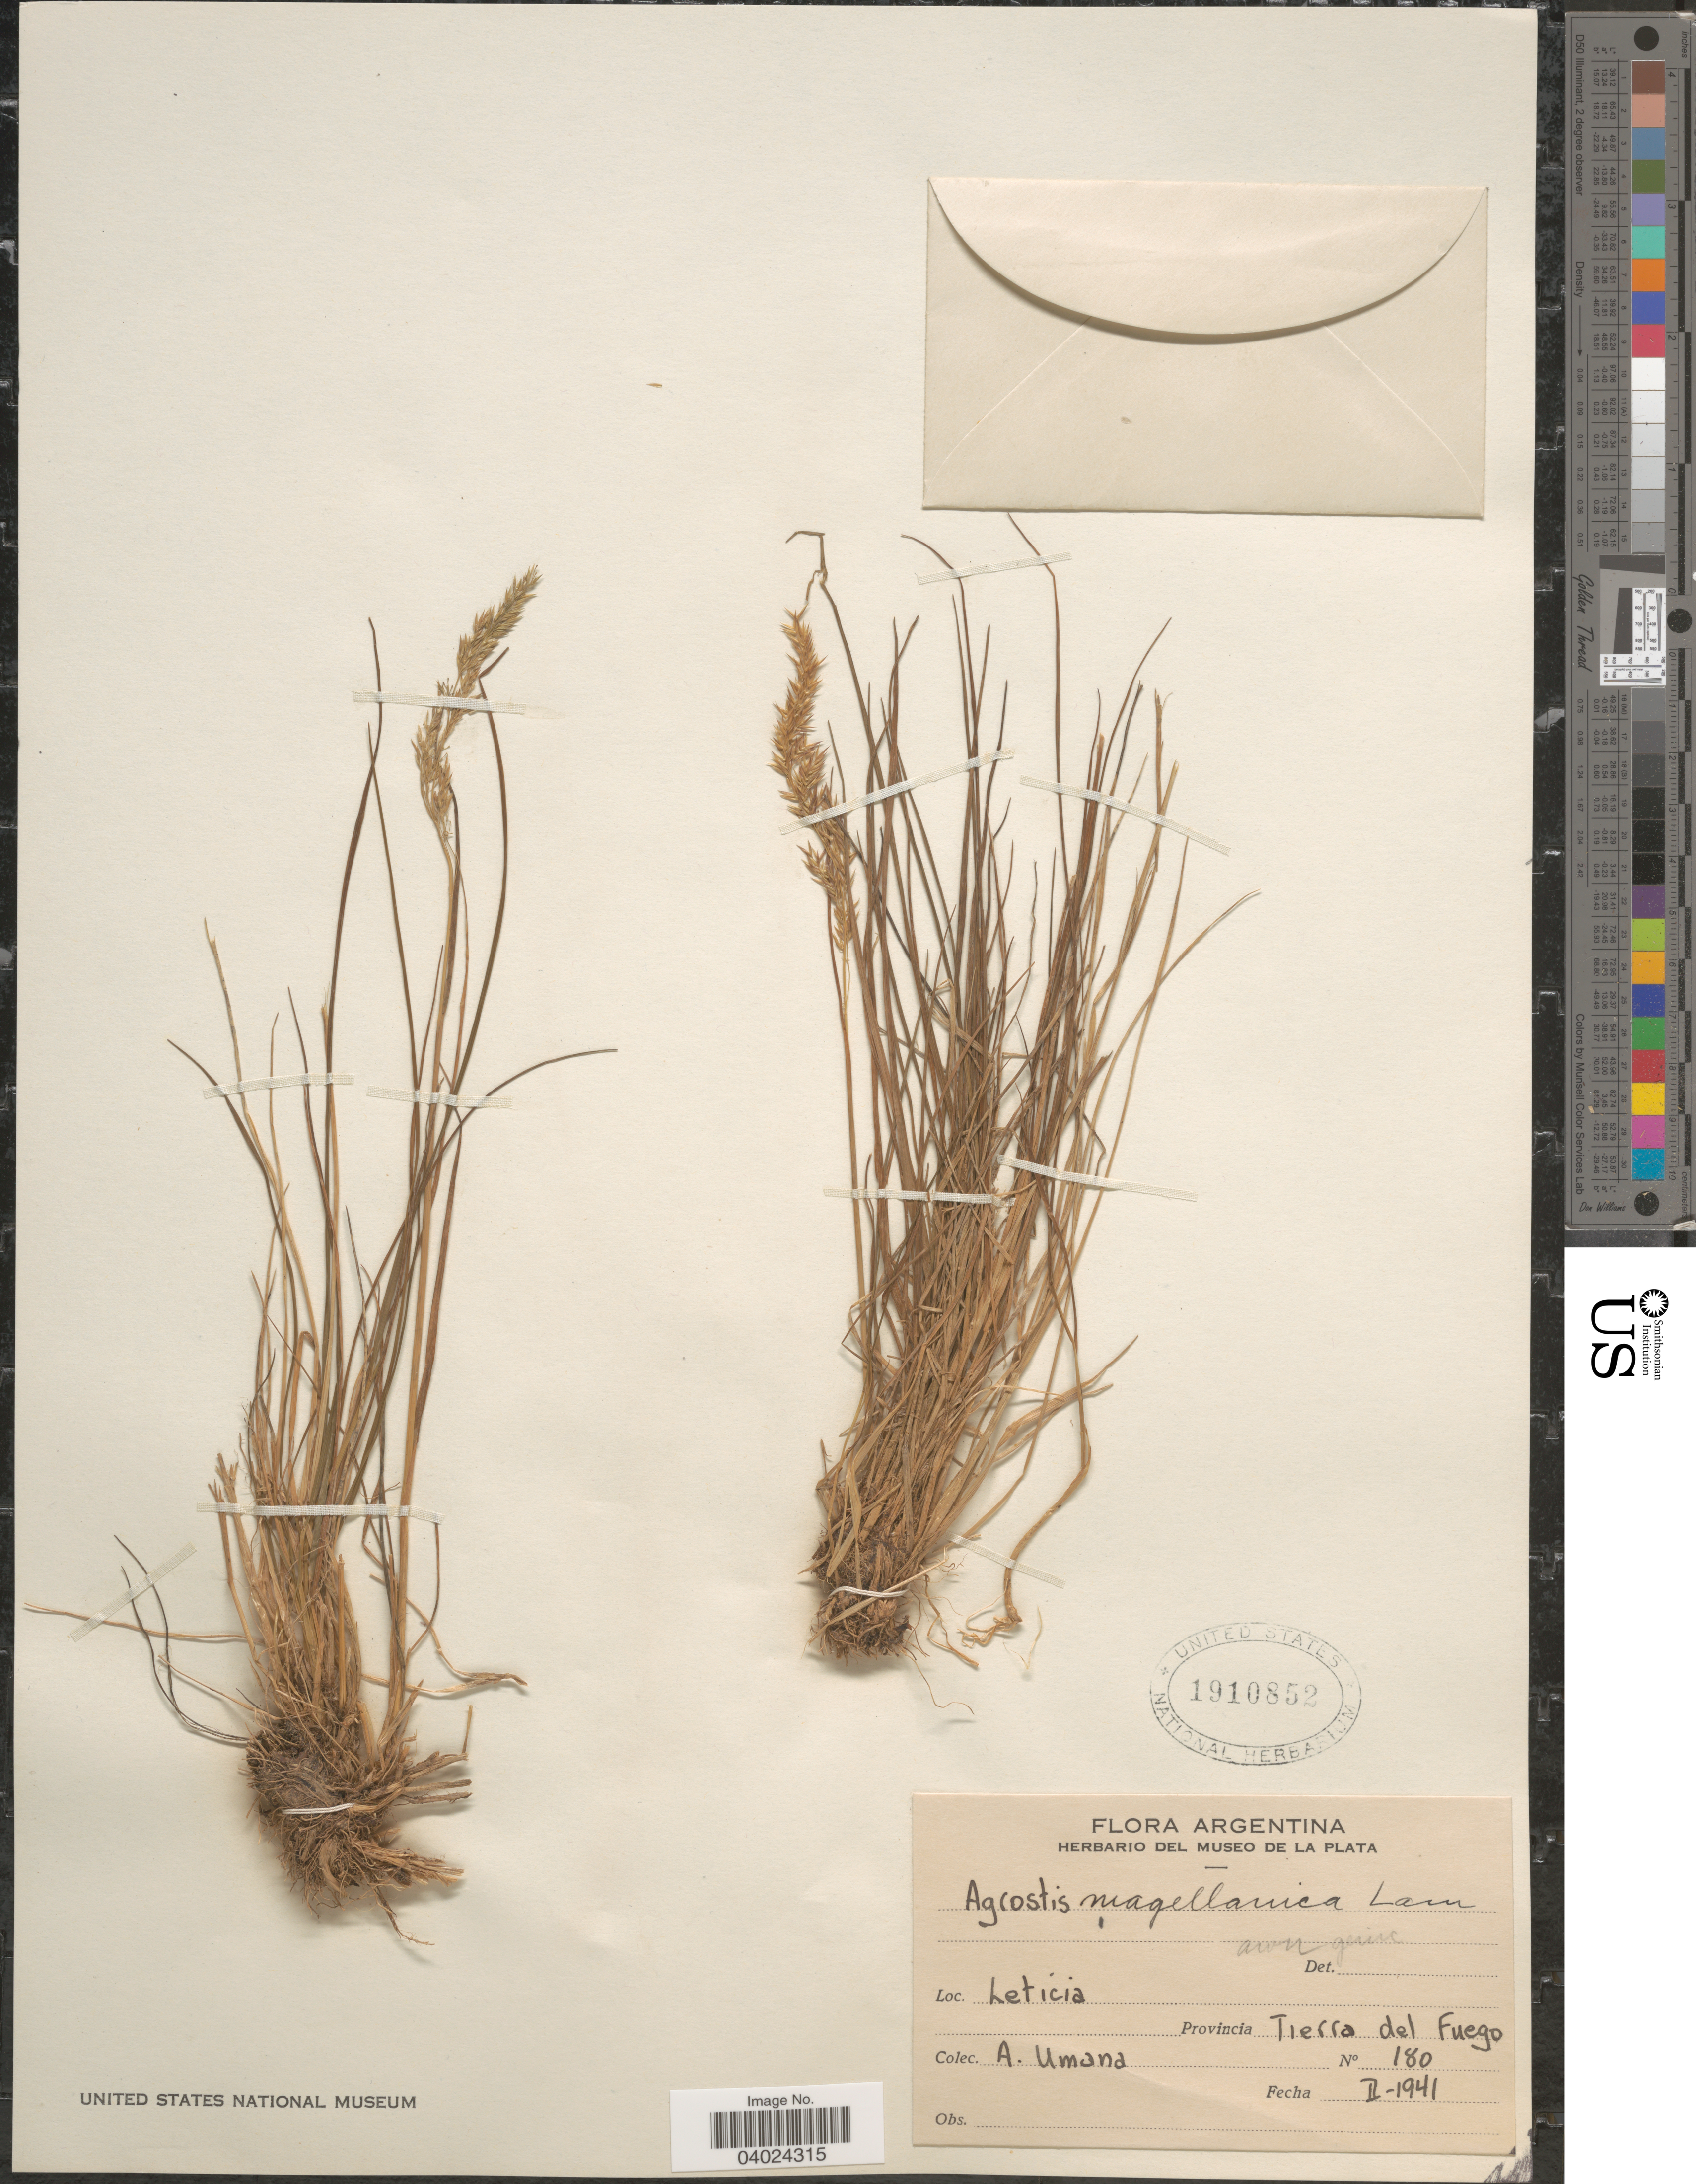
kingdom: Plantae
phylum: Tracheophyta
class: Liliopsida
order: Poales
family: Poaceae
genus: Agrostis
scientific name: Agrostis magellanica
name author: Lam.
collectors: A. Umana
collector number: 180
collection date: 1941-02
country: Argentina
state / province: Tierra del Fuego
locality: Leticia.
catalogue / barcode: US 1910852